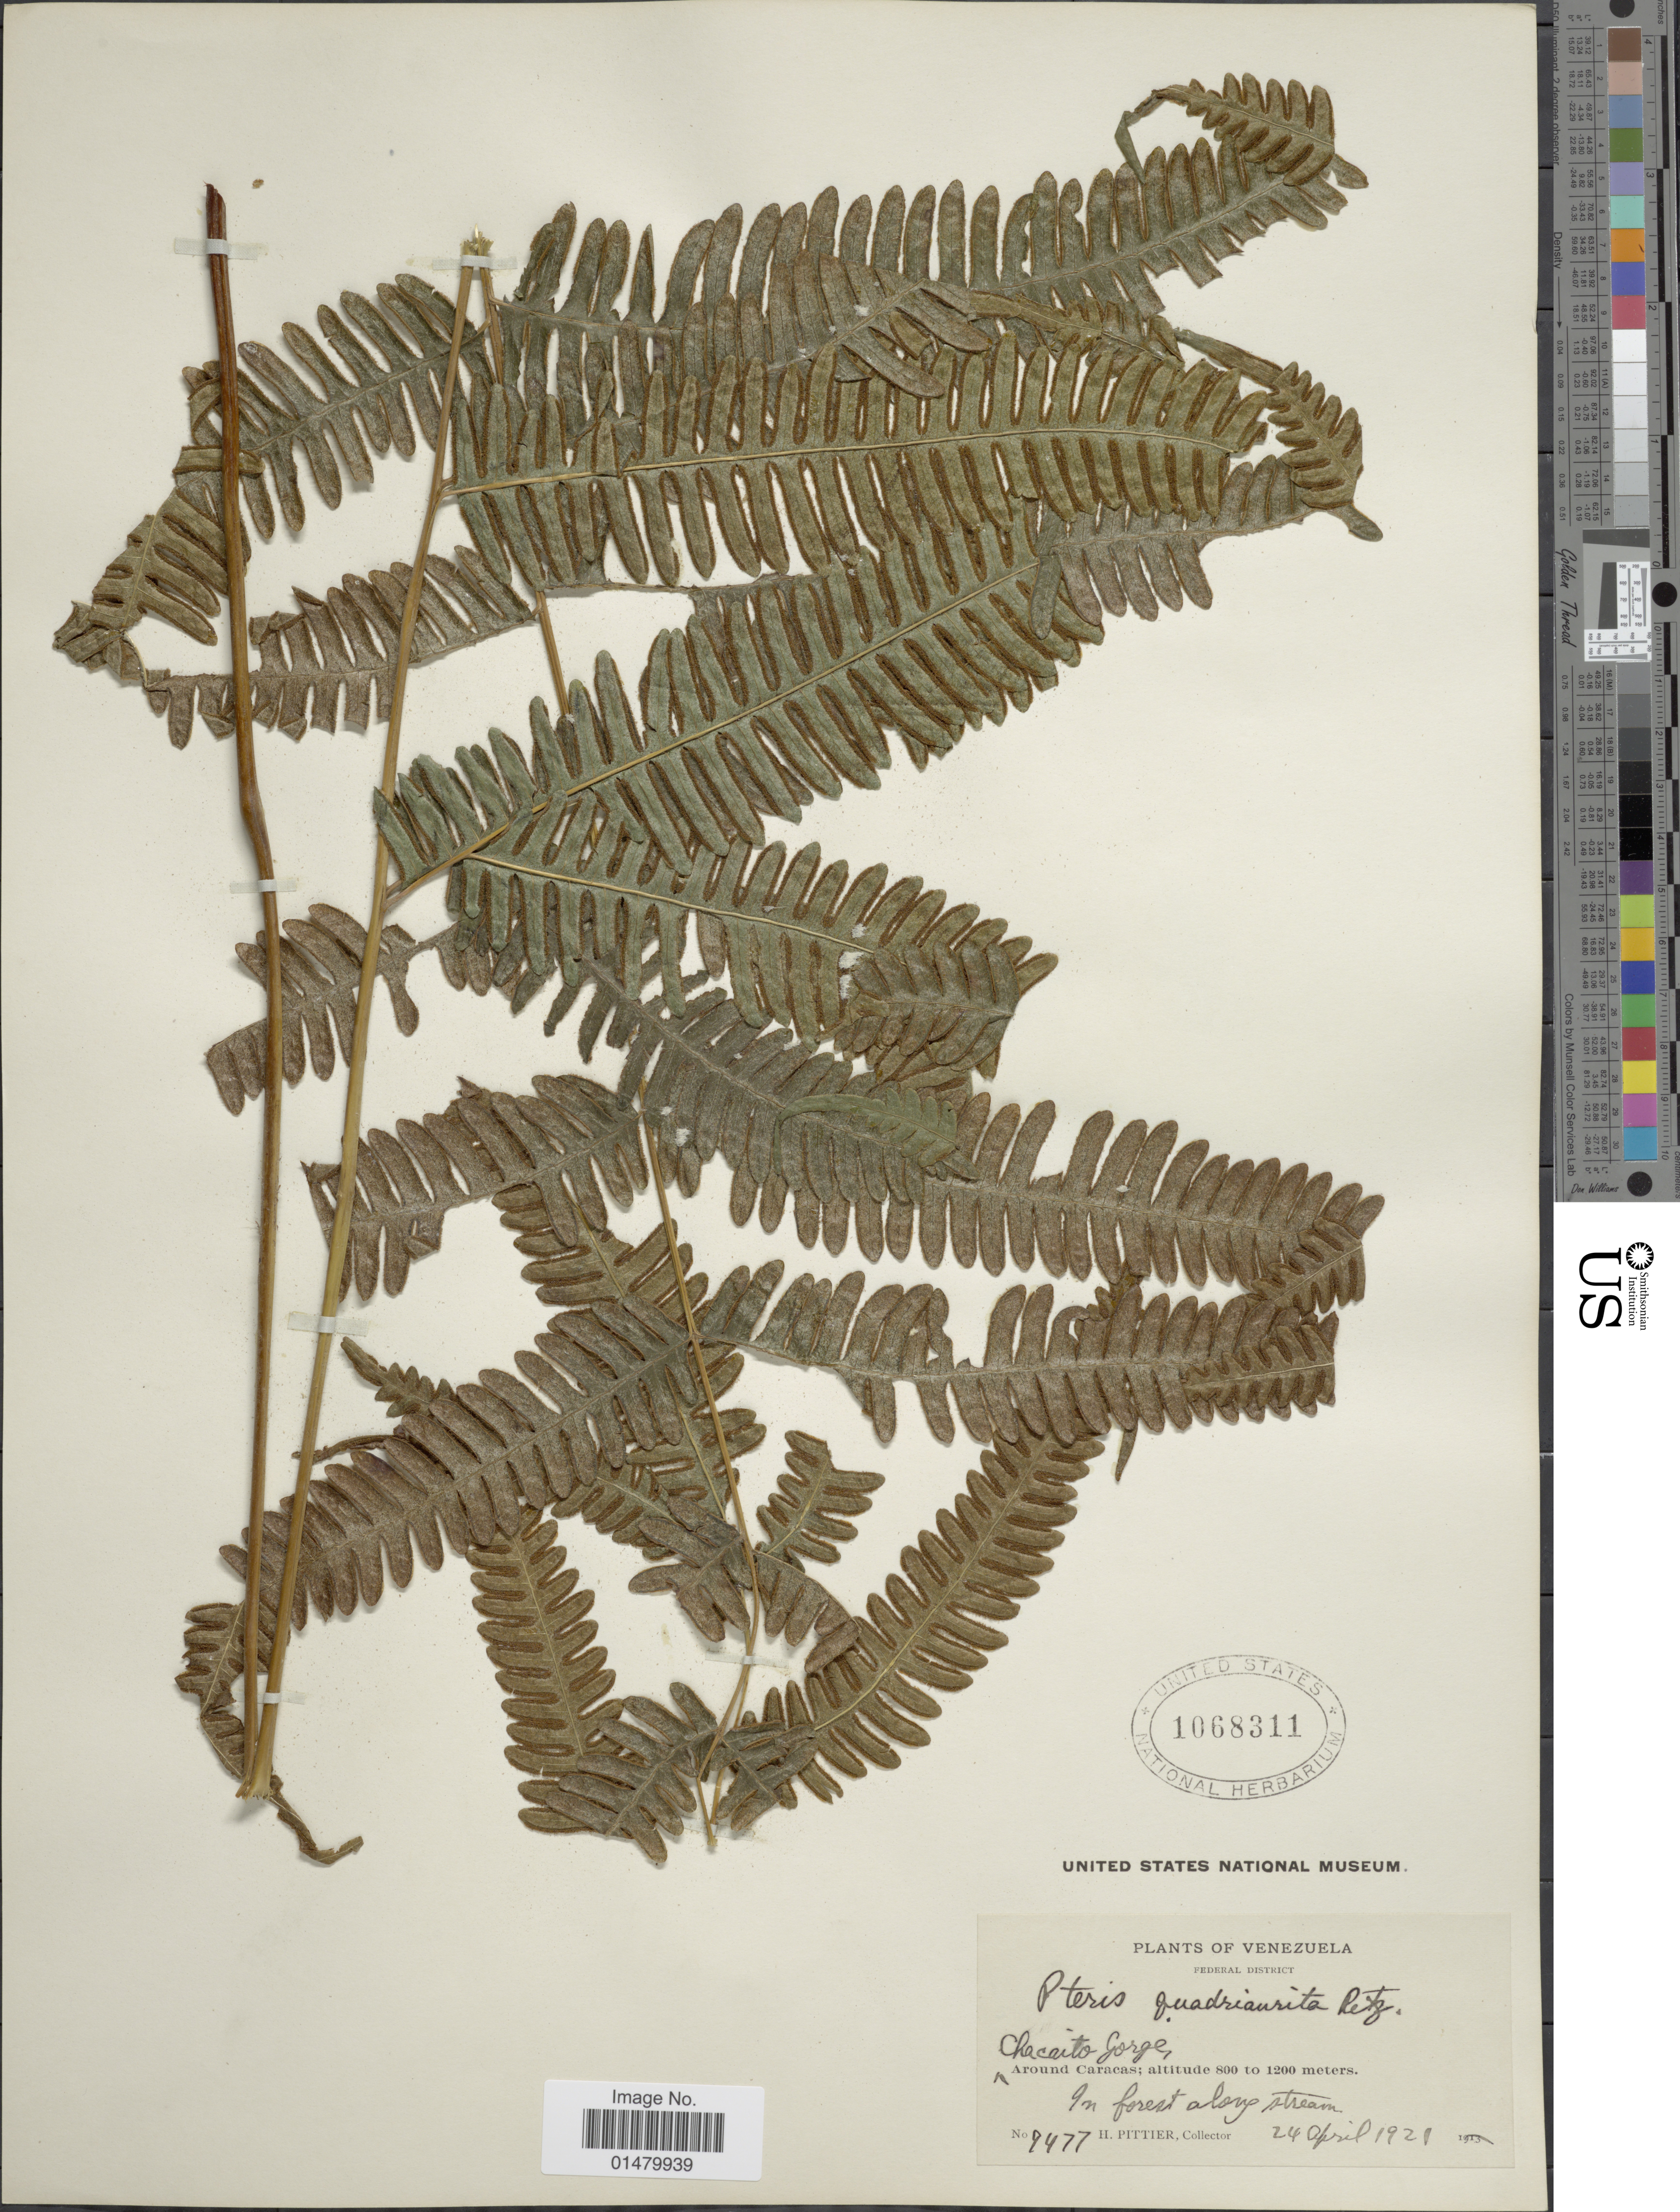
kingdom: Plantae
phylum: Tracheophyta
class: Polypodiopsida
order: Polypodiales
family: Pteridaceae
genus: Pteris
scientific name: Pteris quadriaurita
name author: Retz.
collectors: H. F. Pittier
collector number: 9477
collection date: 1921-04-24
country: Venezuela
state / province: Distrito Federal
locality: Federal District. Chacaito Gorge. Around Caracas.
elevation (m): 800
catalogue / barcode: US 1068311